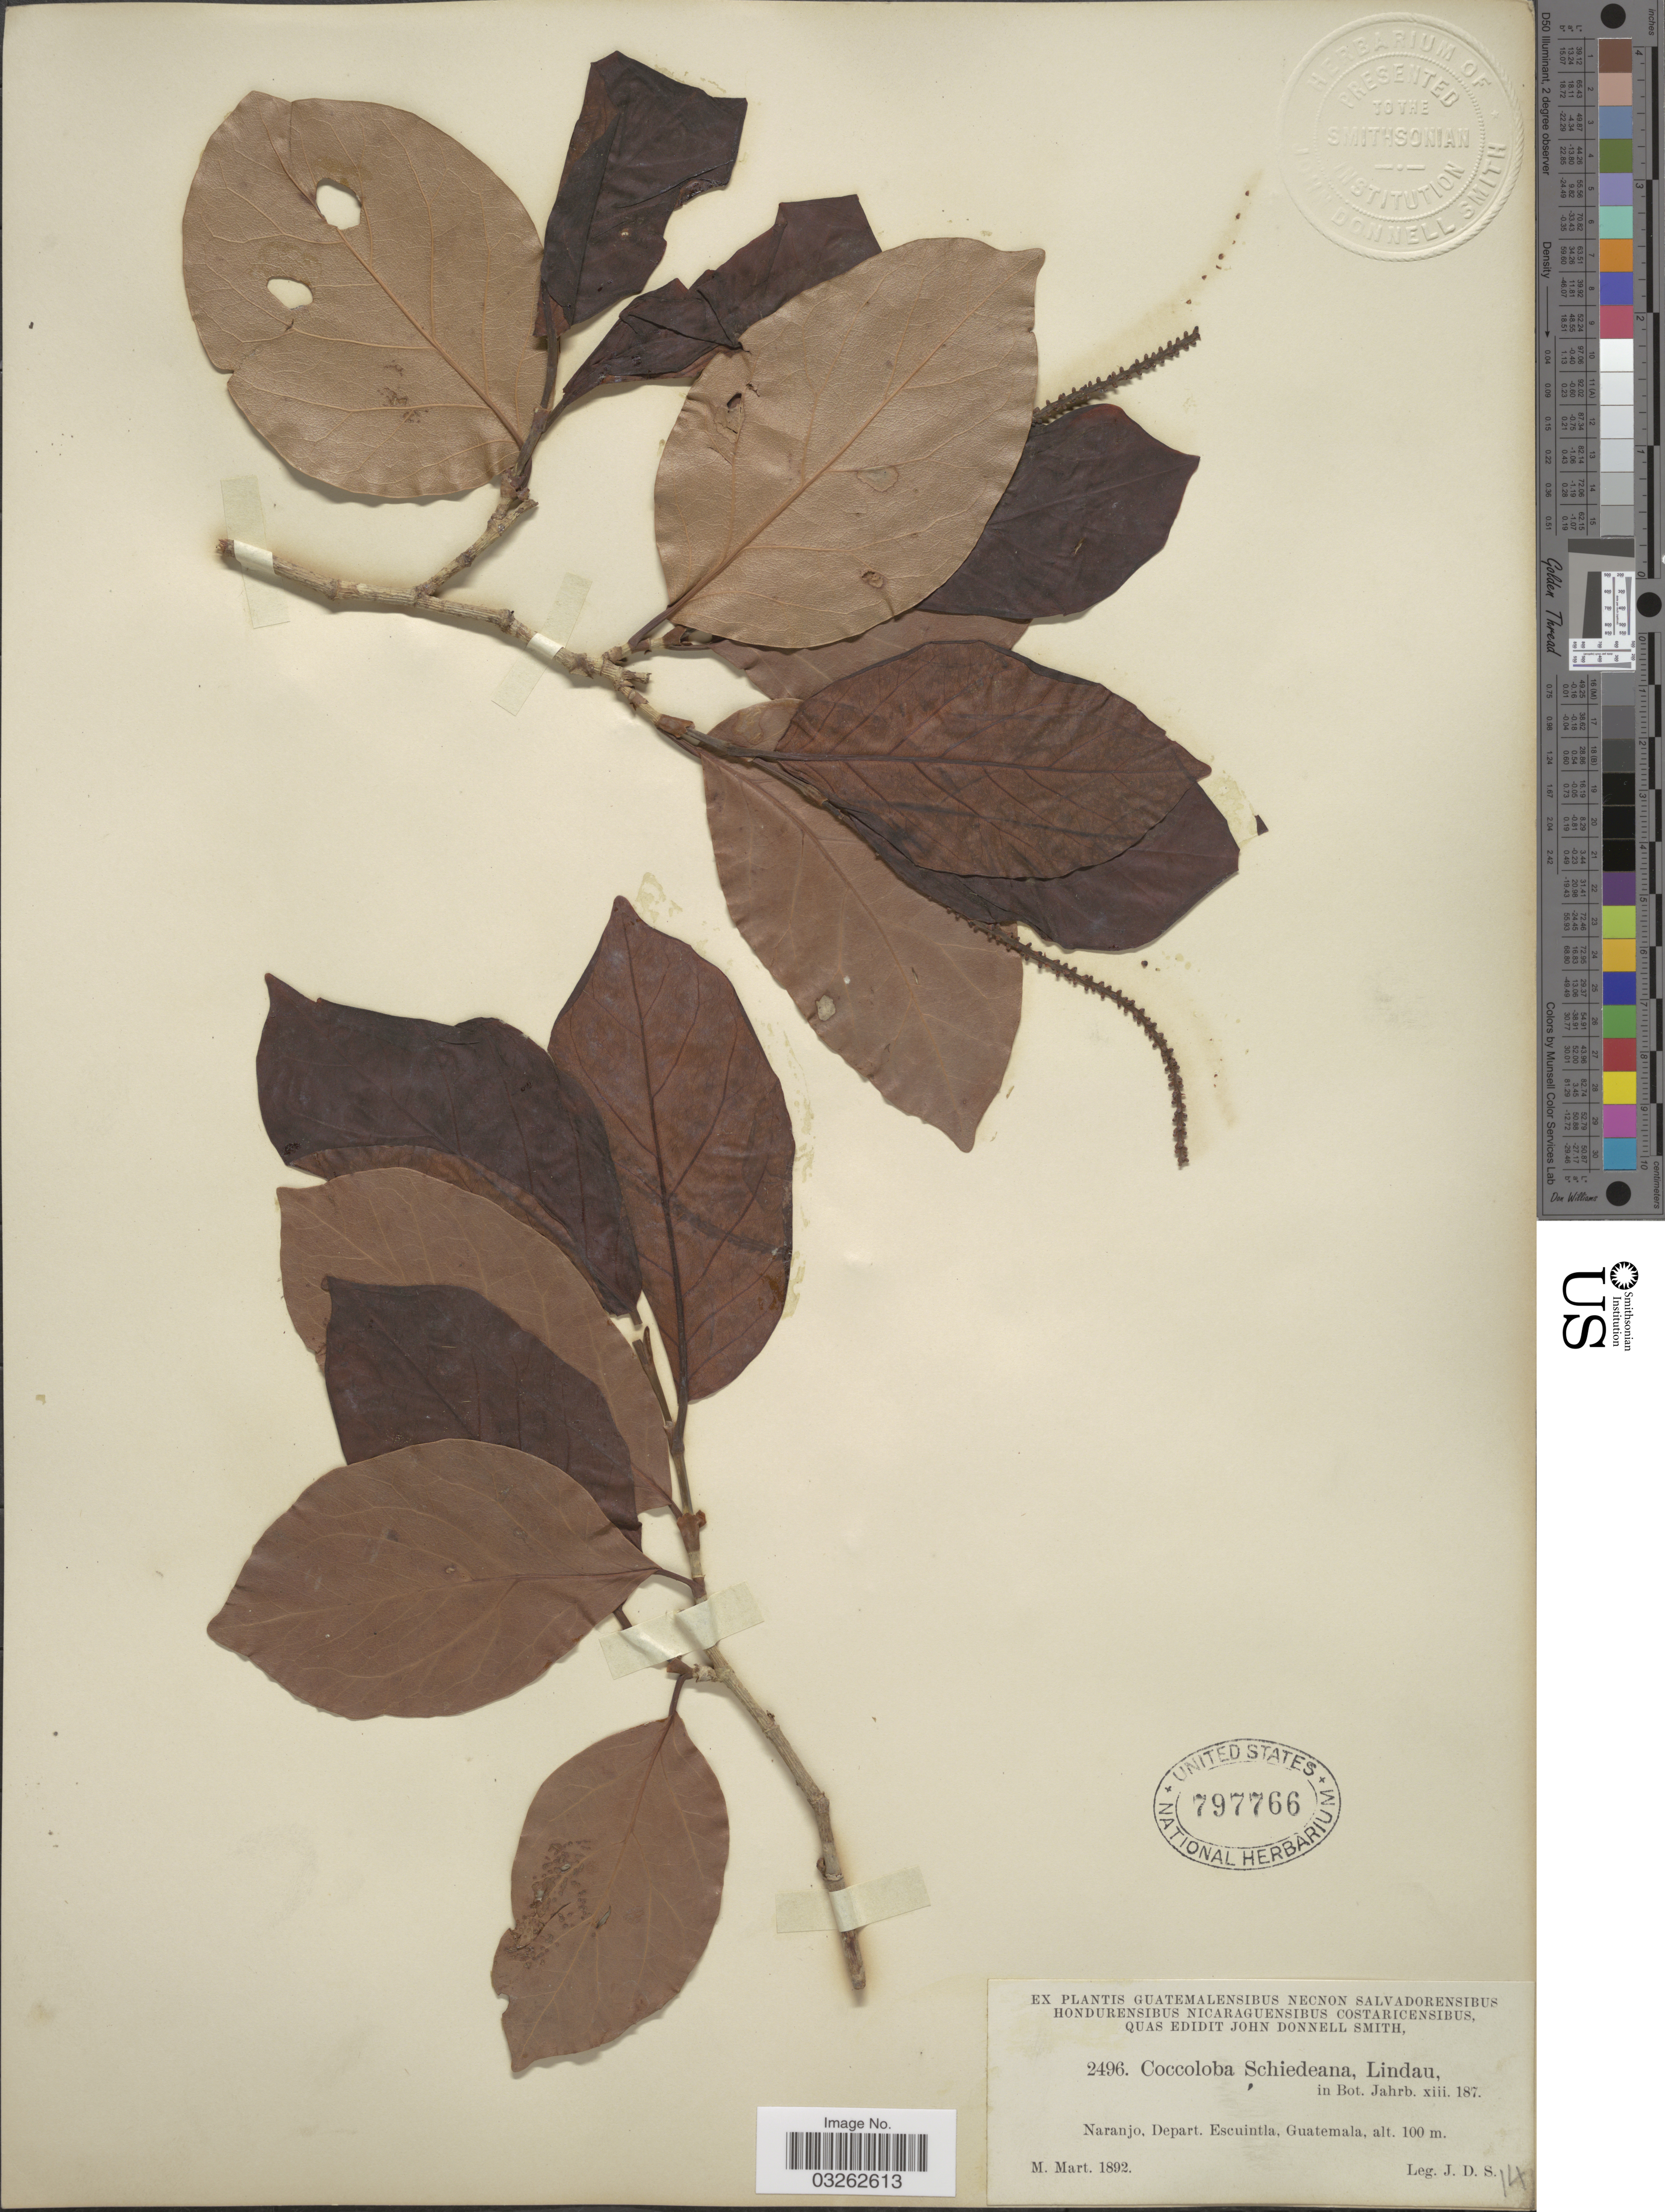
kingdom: Plantae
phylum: Tracheophyta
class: Magnoliopsida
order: Caryophyllales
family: Polygonaceae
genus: Coccoloba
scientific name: Coccoloba barbadensis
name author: Jacq.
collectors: J. Donnell Smith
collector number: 2496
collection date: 1892-03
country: Guatemala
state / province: Escuintla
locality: Naranjo, Depart. Escuintla.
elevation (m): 100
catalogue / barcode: US 797766